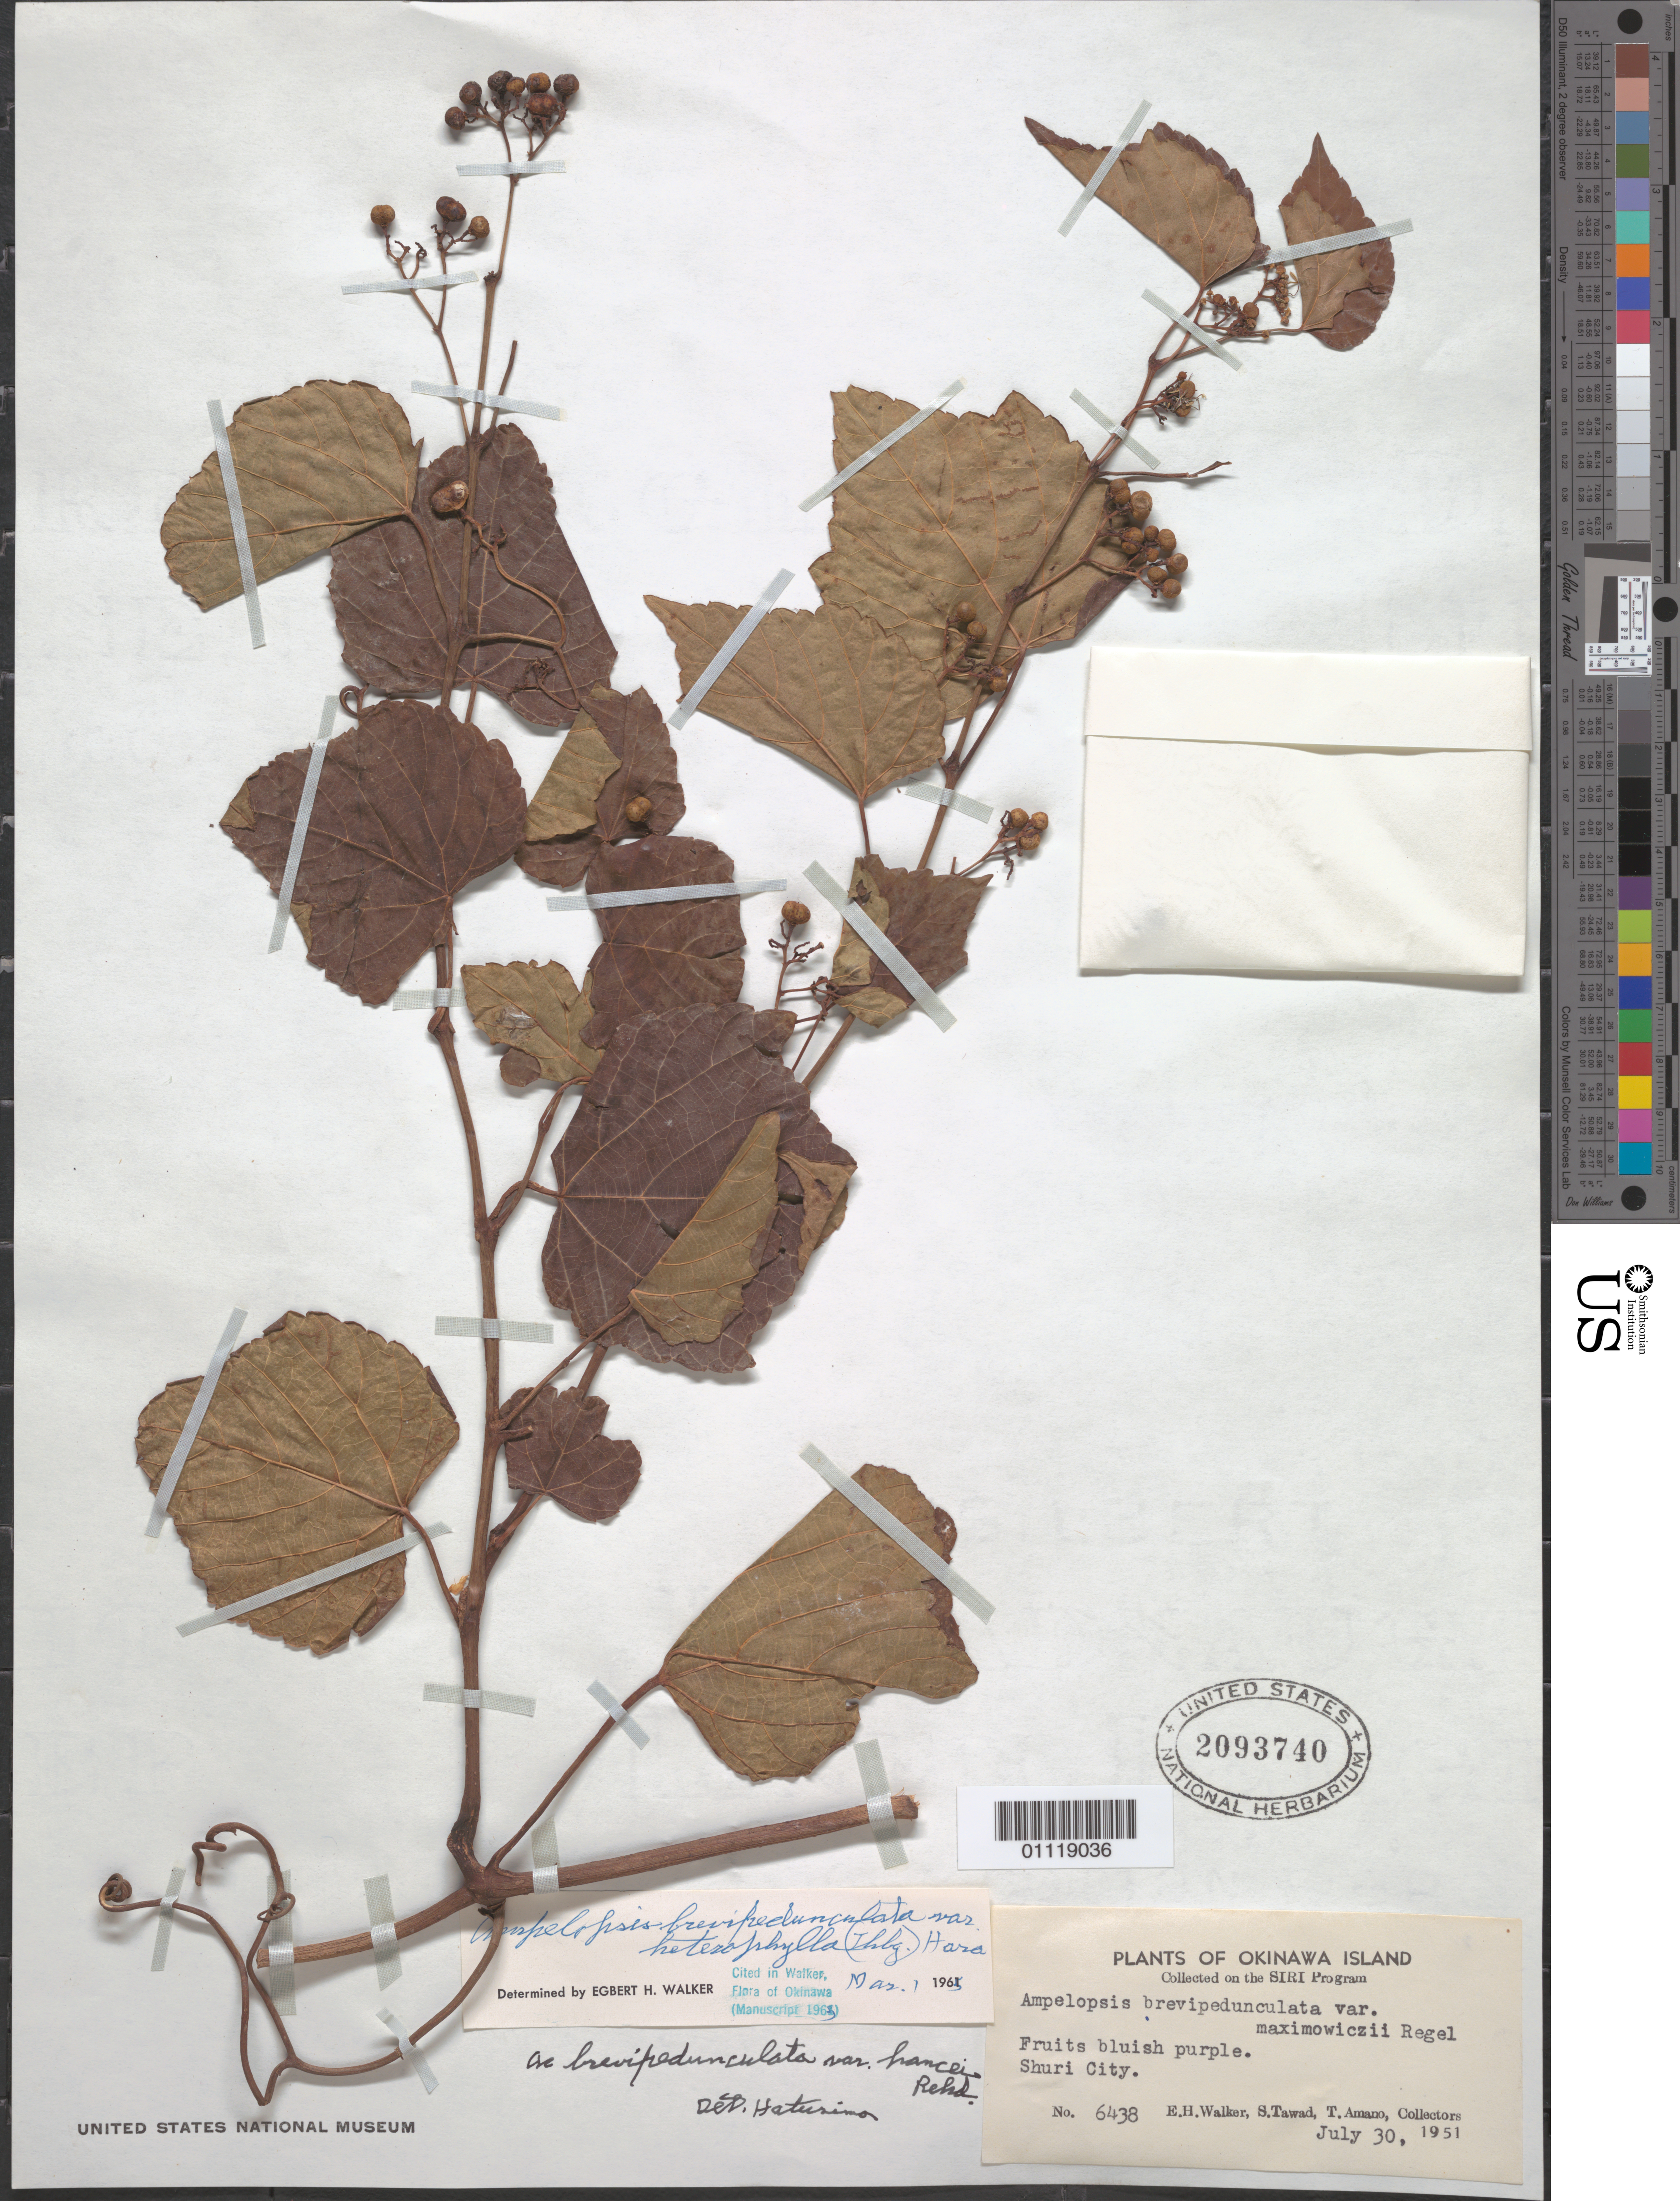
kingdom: Plantae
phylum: Tracheophyta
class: Magnoliopsida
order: Vitales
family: Vitaceae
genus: Ampelopsis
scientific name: Ampelopsis brevipedunculata var. heterophylla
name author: (Thunb.) H. Hara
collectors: E. H. Walker, S. Tawad & T. Amano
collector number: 6438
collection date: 1951-07-30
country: Japan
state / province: Okinawa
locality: Shuri City.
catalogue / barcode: US 2093740